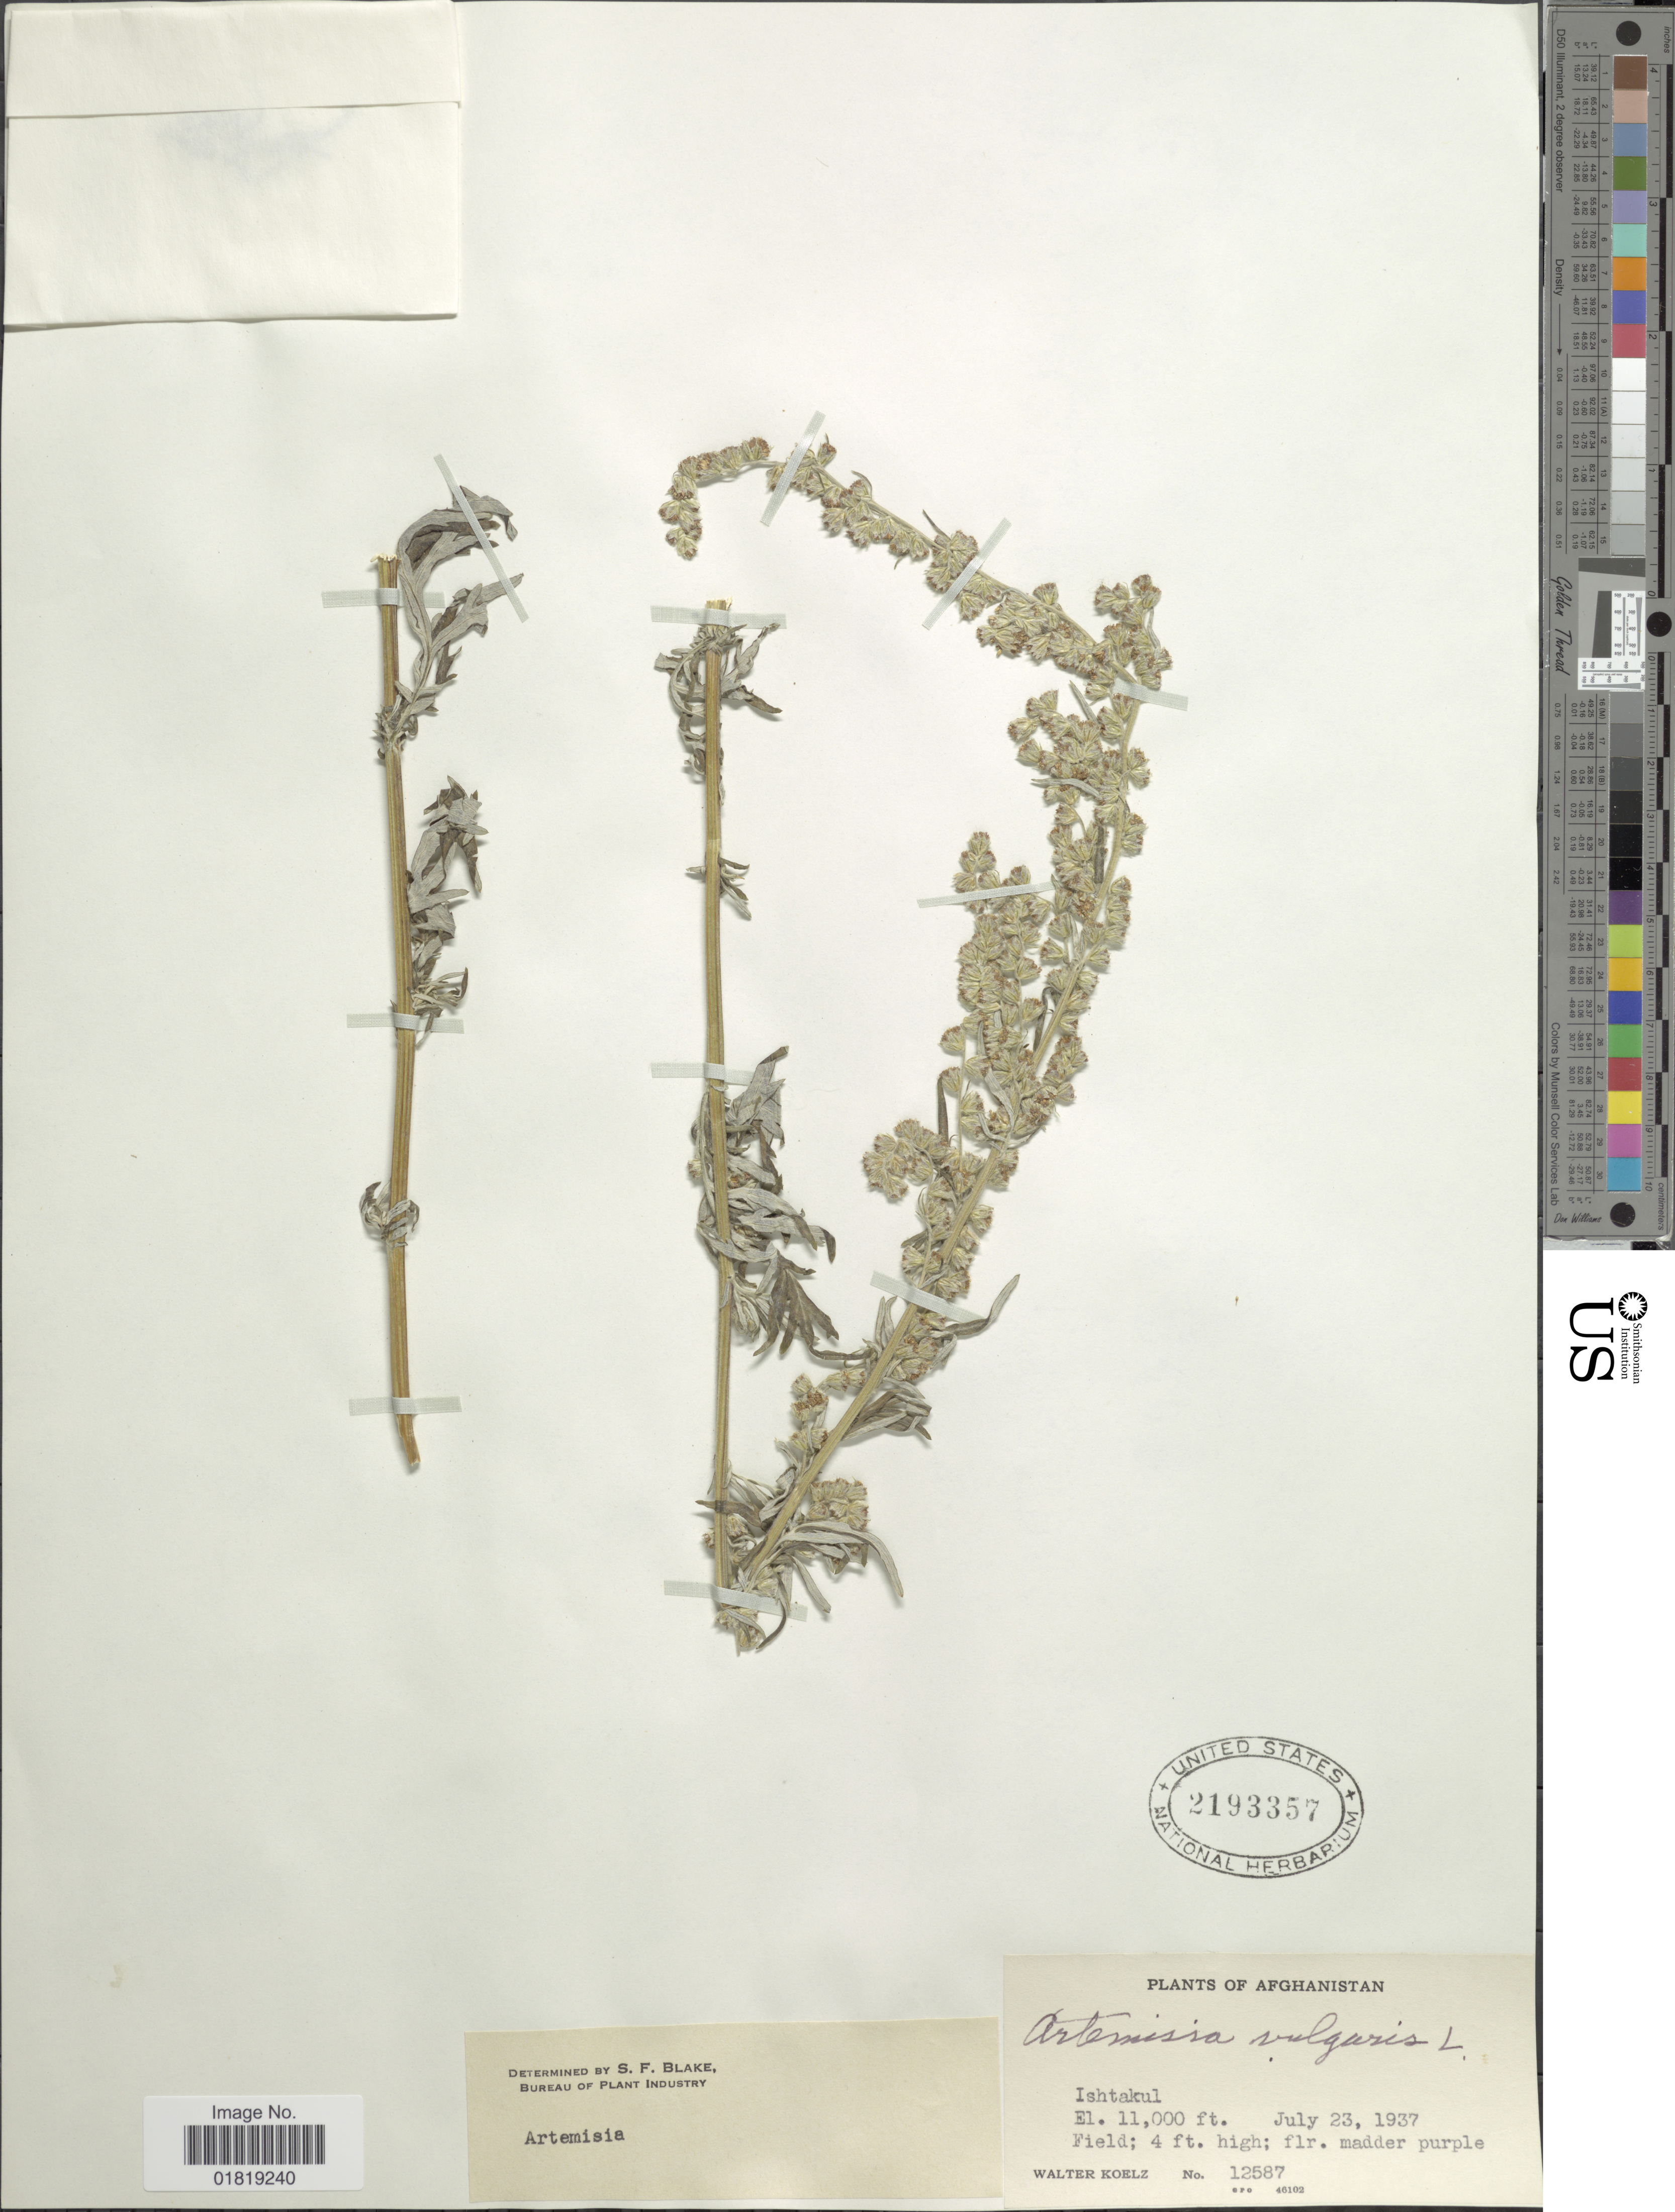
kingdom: Plantae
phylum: Tracheophyta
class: Magnoliopsida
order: Asterales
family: Asteraceae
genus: Artemisia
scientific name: Artemisia vulgaris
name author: L.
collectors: W. N. Koelz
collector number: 12587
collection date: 1937-07-23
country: Afghanistan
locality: Ishtakul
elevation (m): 3353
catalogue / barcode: US 2193357